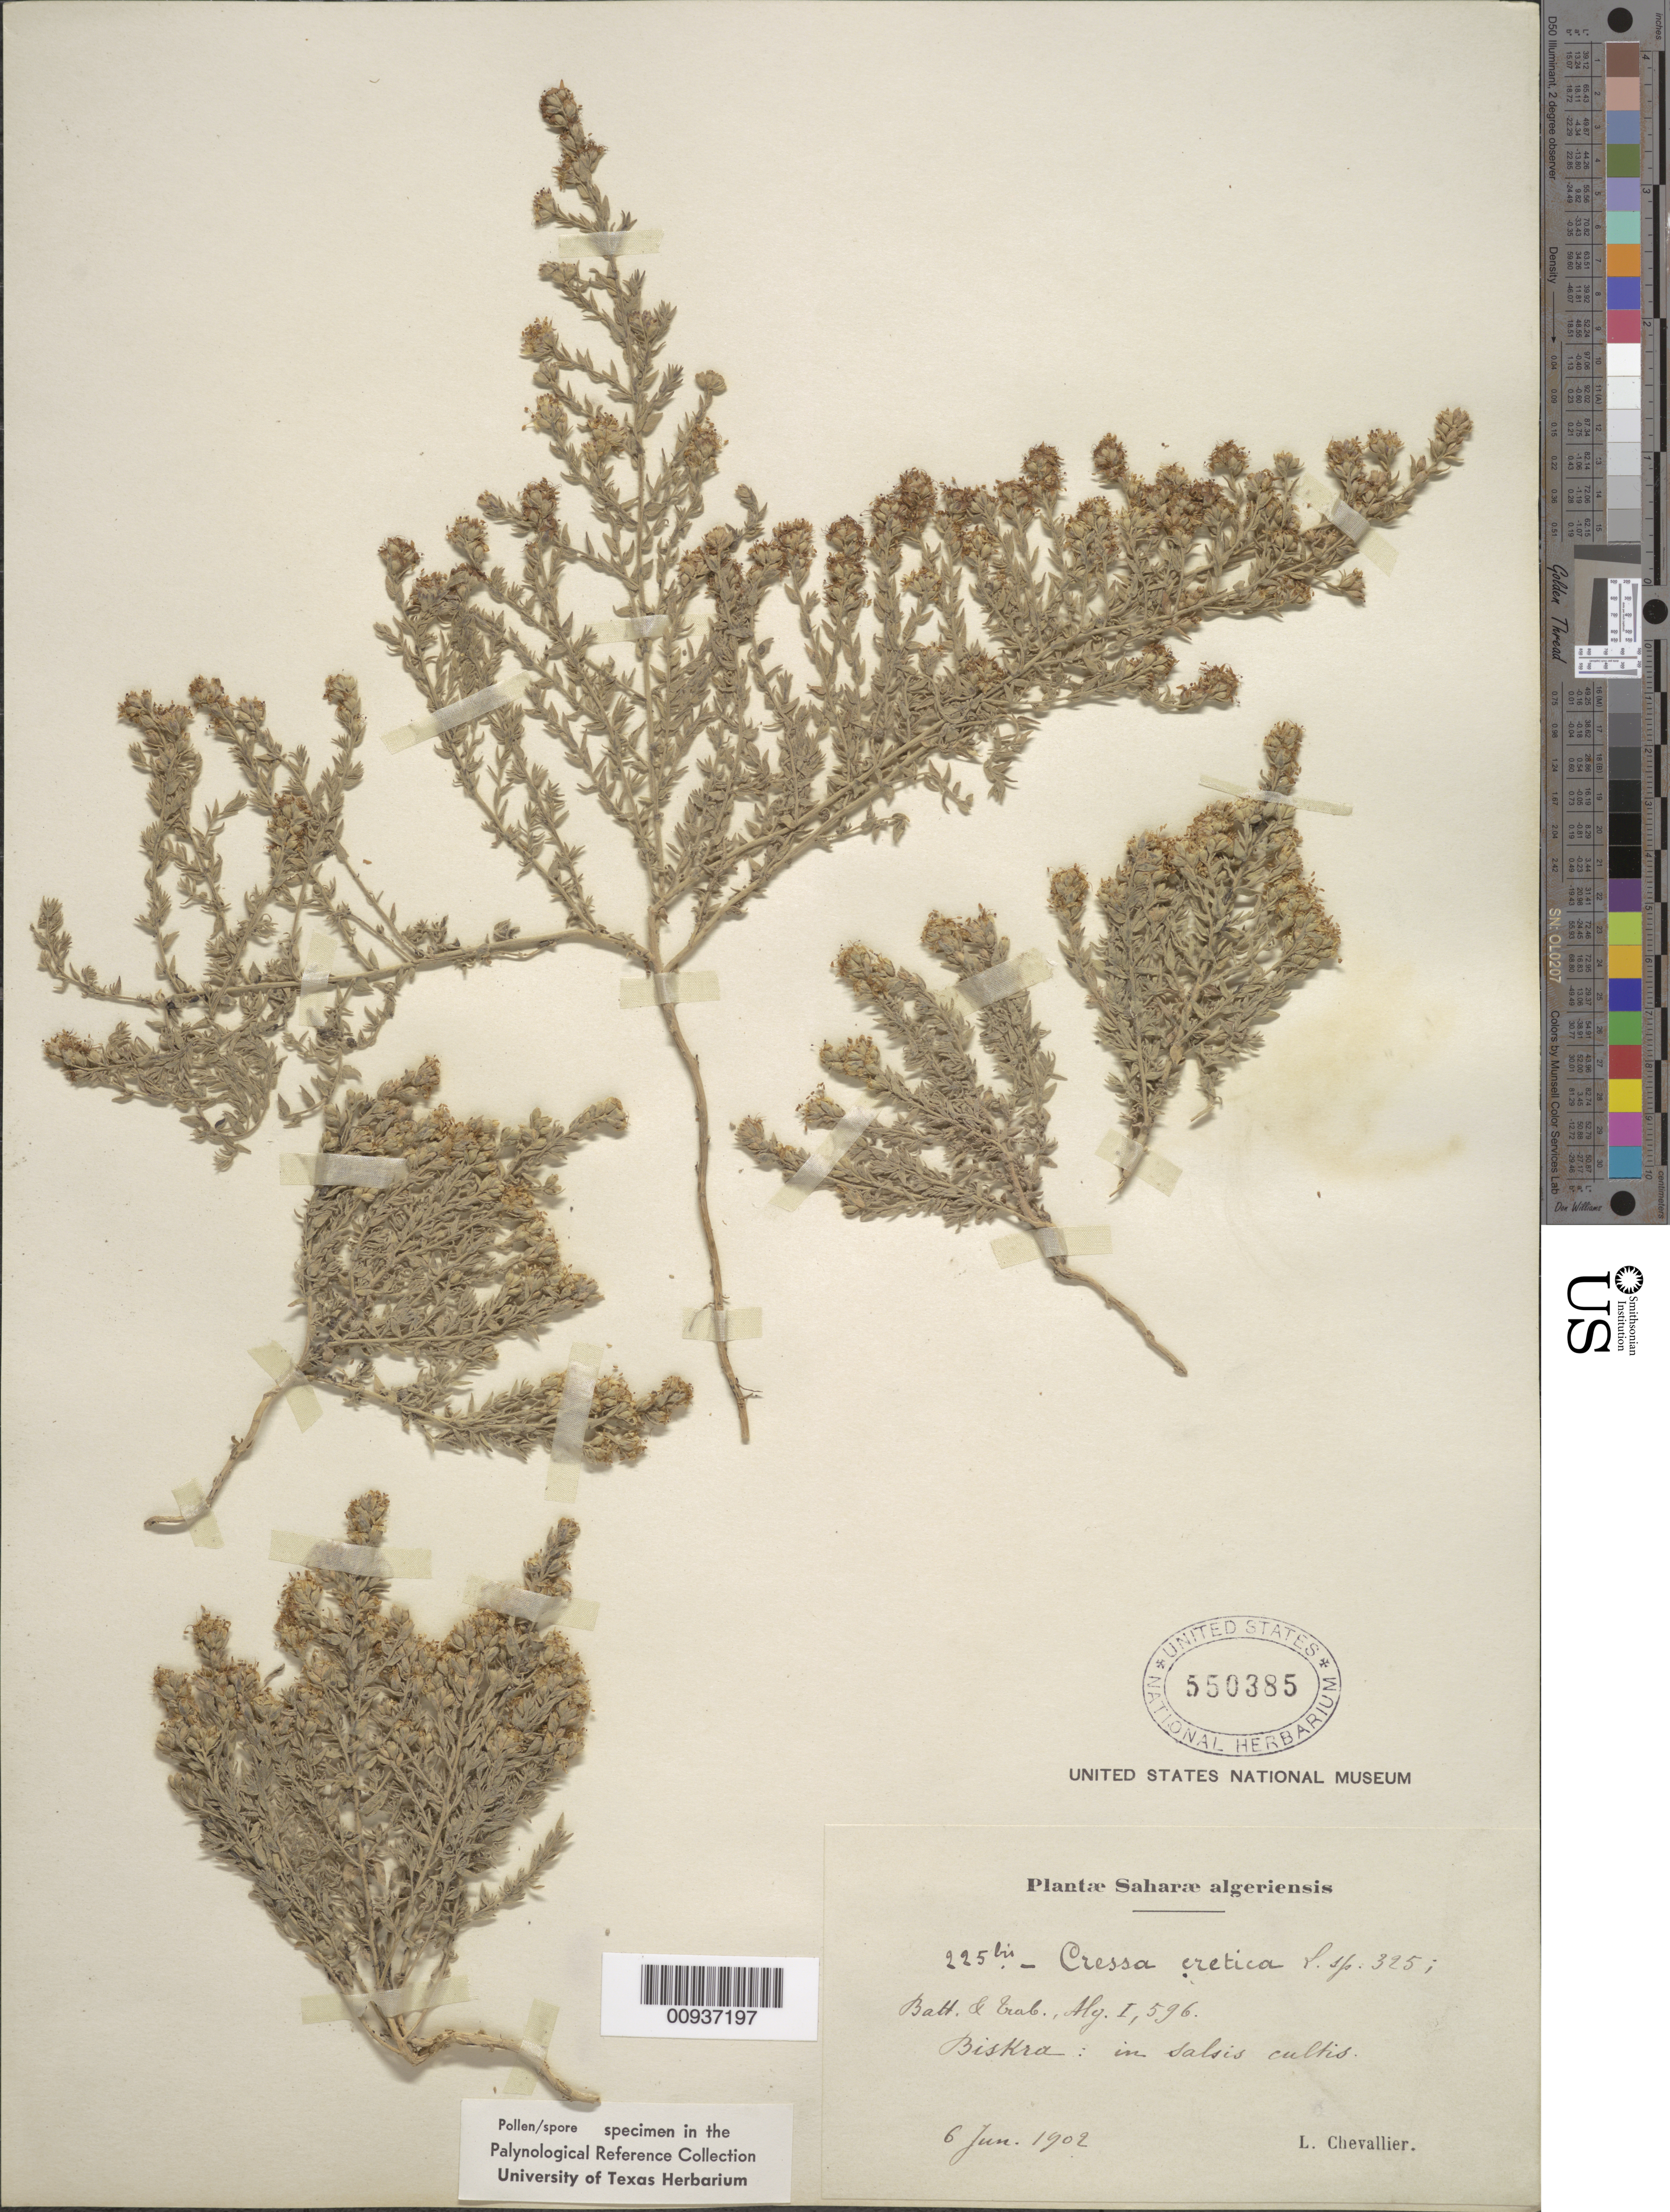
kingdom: Plantae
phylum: Tracheophyta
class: Magnoliopsida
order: Solanales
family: Convolvulaceae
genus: Cressa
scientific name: Cressa cretica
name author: L.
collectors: L. Chevallier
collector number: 225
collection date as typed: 06 Jun 1902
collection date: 1902-06-06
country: Algeria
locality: Biskra: in salsis cultis.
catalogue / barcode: US 550385